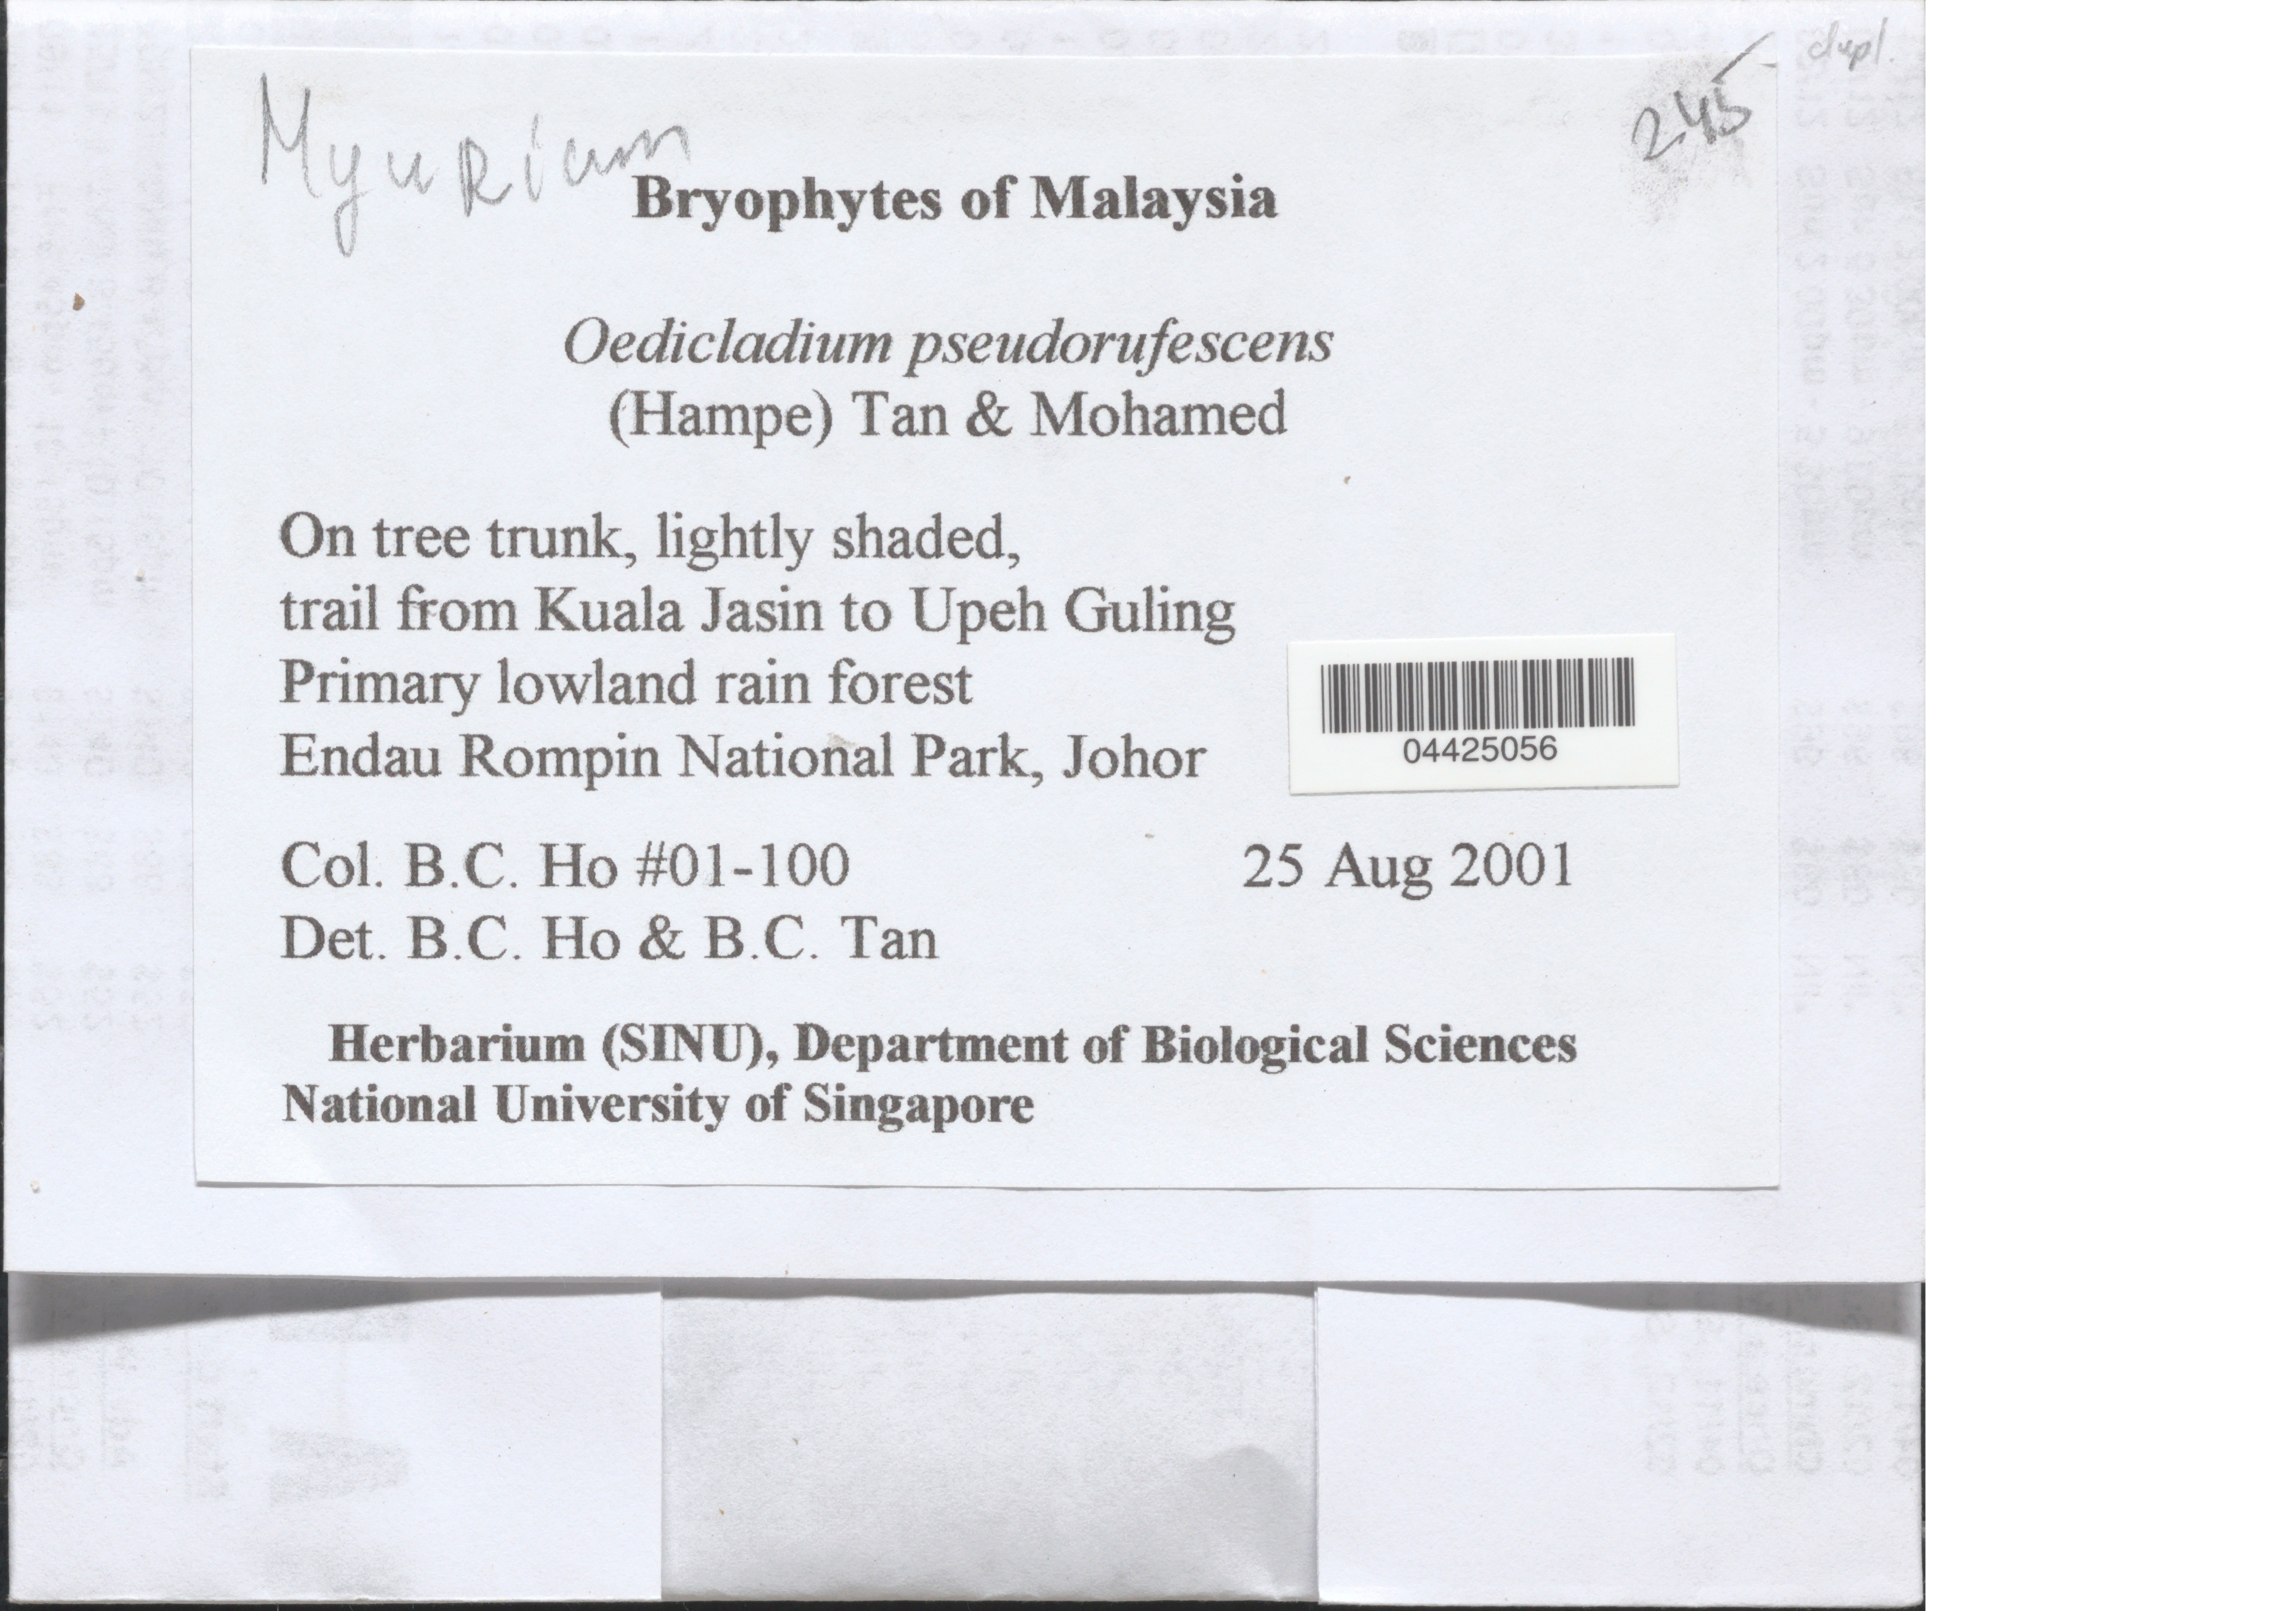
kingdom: Plantae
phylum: Bryophyta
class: Bryopsida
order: Hypnales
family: Myuriaceae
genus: Myurium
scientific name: Myurium pseudorufescens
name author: (Hampe) Maschke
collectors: B. Ho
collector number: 01-100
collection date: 2001-08-25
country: Malaysia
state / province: Johor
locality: Trail from Kuala Jasin to Upeh Guling Primary lowland rain forest. Endau Rompin National Park.